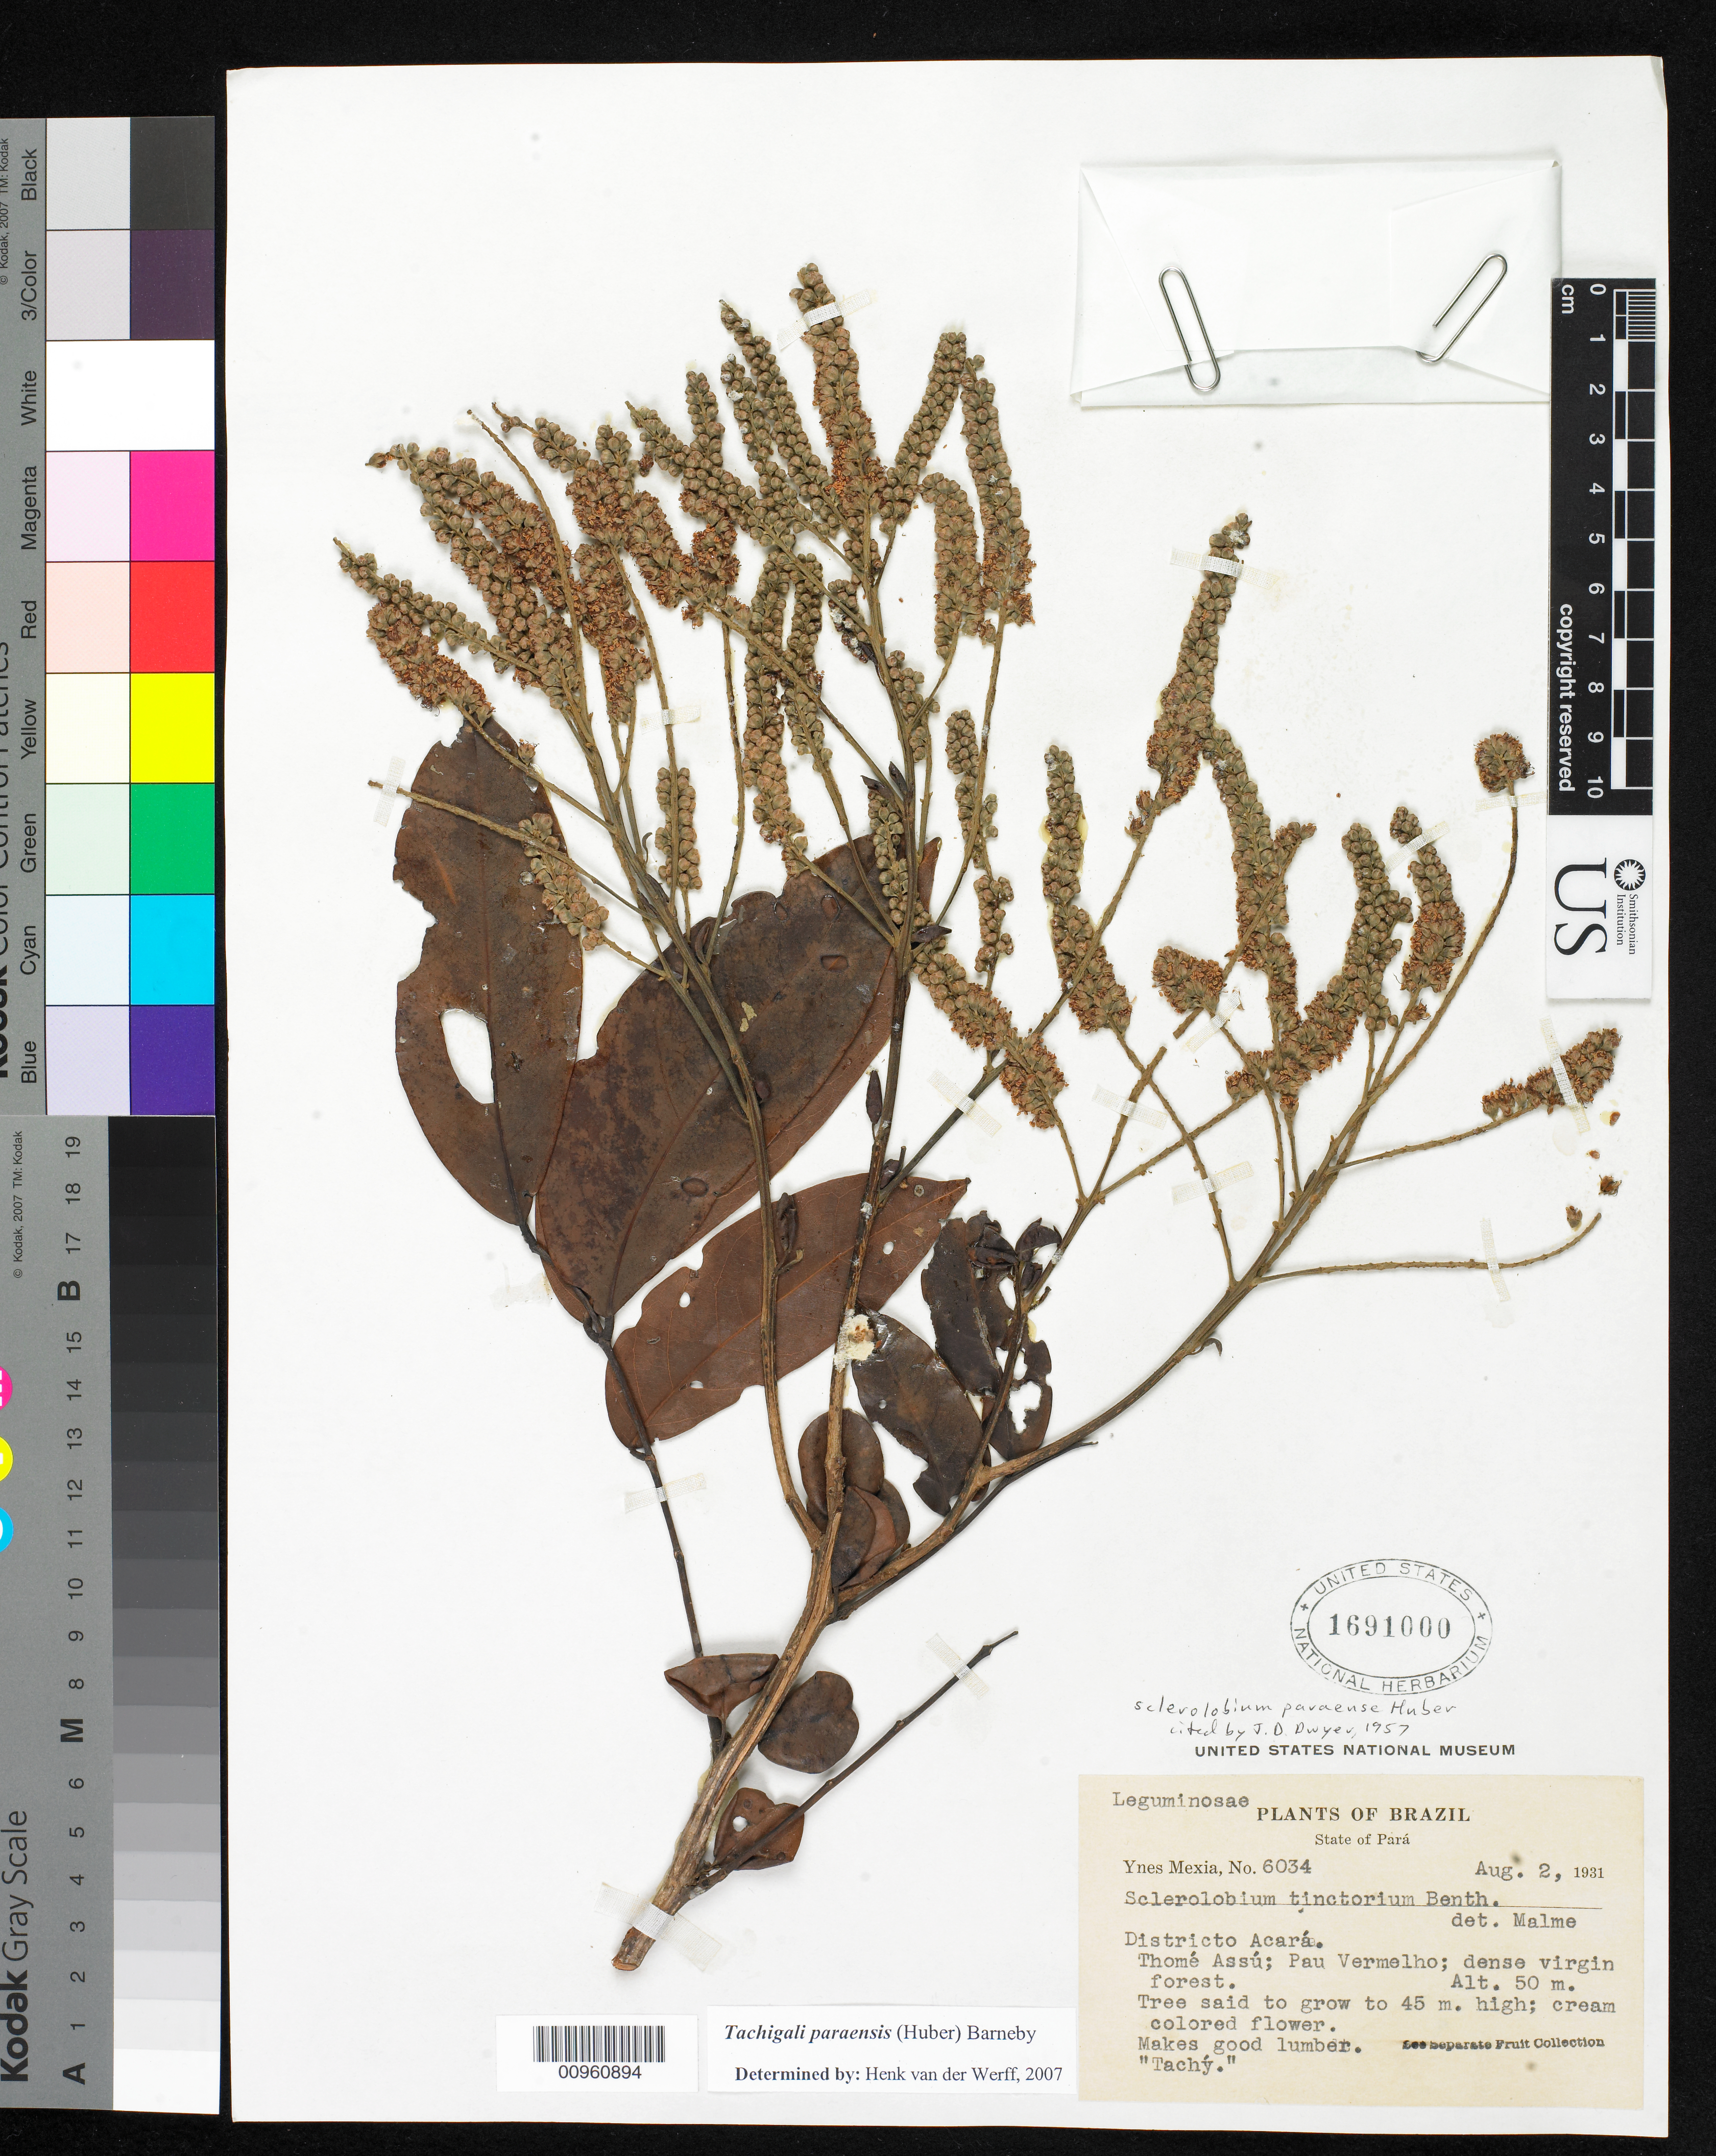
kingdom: Plantae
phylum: Tracheophyta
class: Magnoliopsida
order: Fabales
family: Fabaceae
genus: Tachigali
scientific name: Tachigali paraensis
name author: (Huber) Barneby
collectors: Y. Mexia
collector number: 6034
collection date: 1931-08-02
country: Brazil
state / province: Pará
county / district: Acará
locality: Thome Assu, Pau Vermelho, Districto Acara, State of Para, Brazil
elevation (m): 50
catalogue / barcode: US 1691000